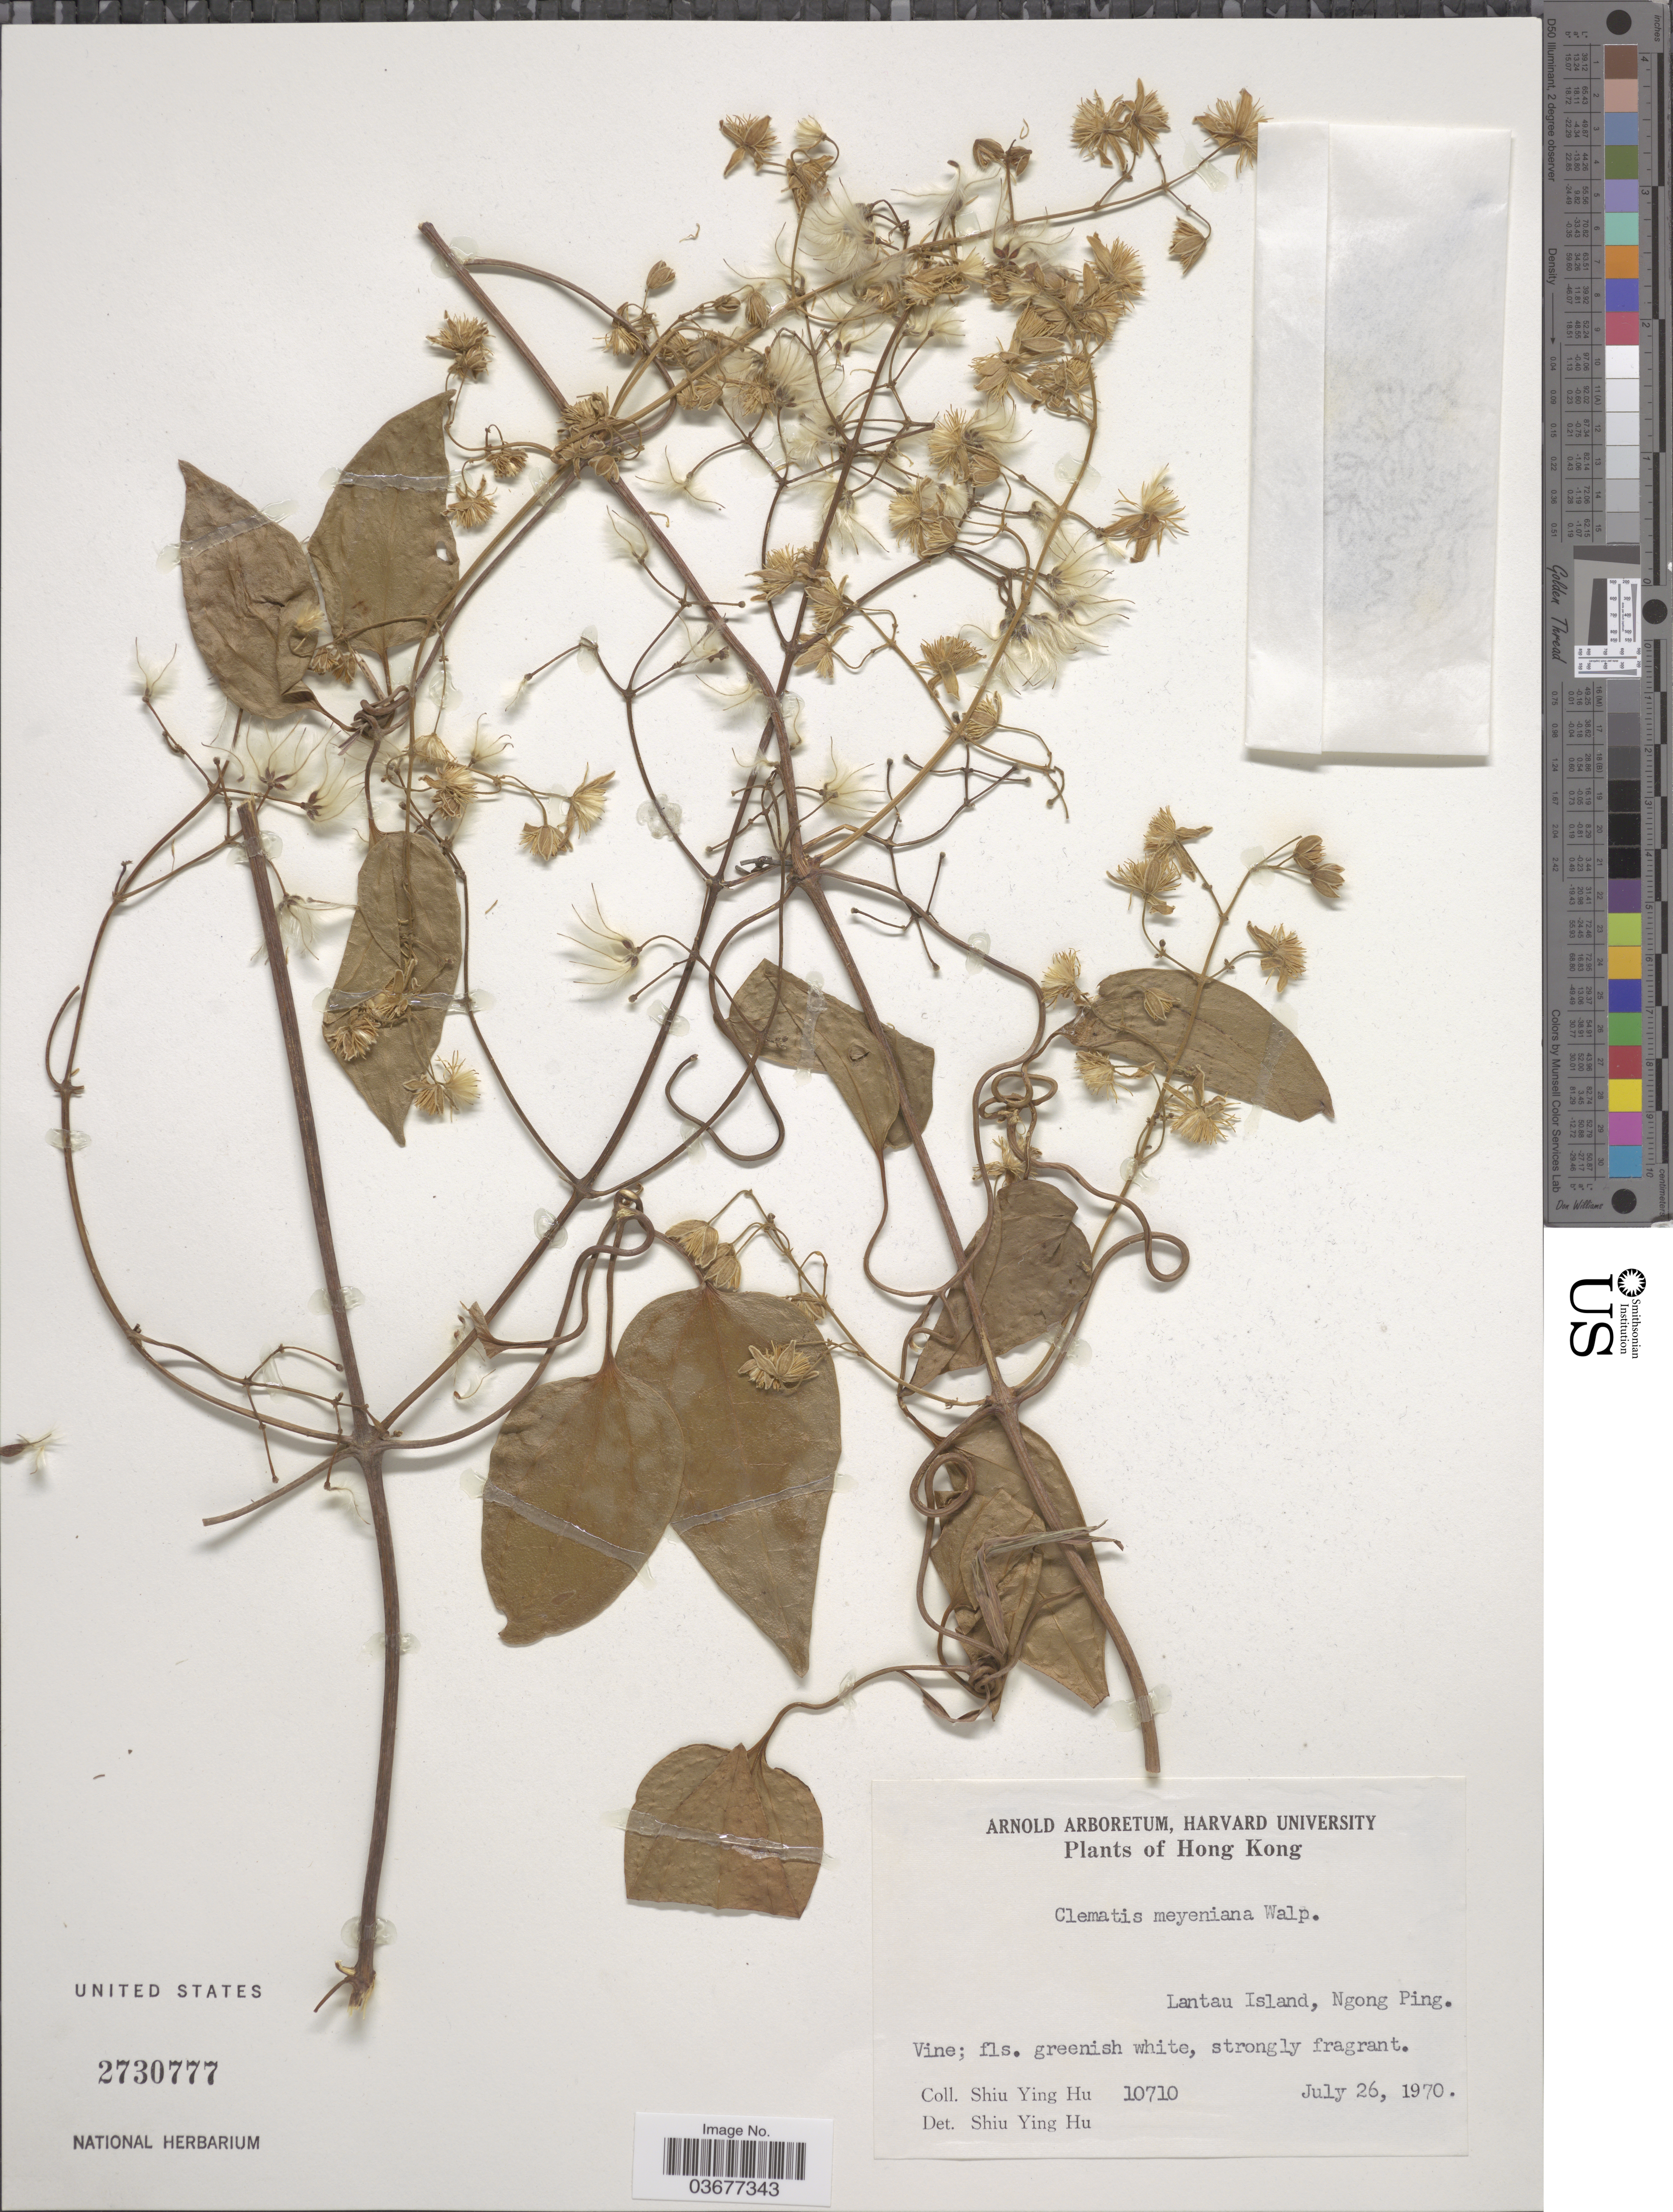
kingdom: Plantae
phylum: Tracheophyta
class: Magnoliopsida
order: Ranunculales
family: Ranunculaceae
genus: Clematis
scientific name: Clematis meyeniana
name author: Walp.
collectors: S. Y. Hu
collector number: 10710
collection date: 1970-07-26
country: China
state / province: Hong Kong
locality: Lantau Island, Ngong Ping.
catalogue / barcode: US 2730777